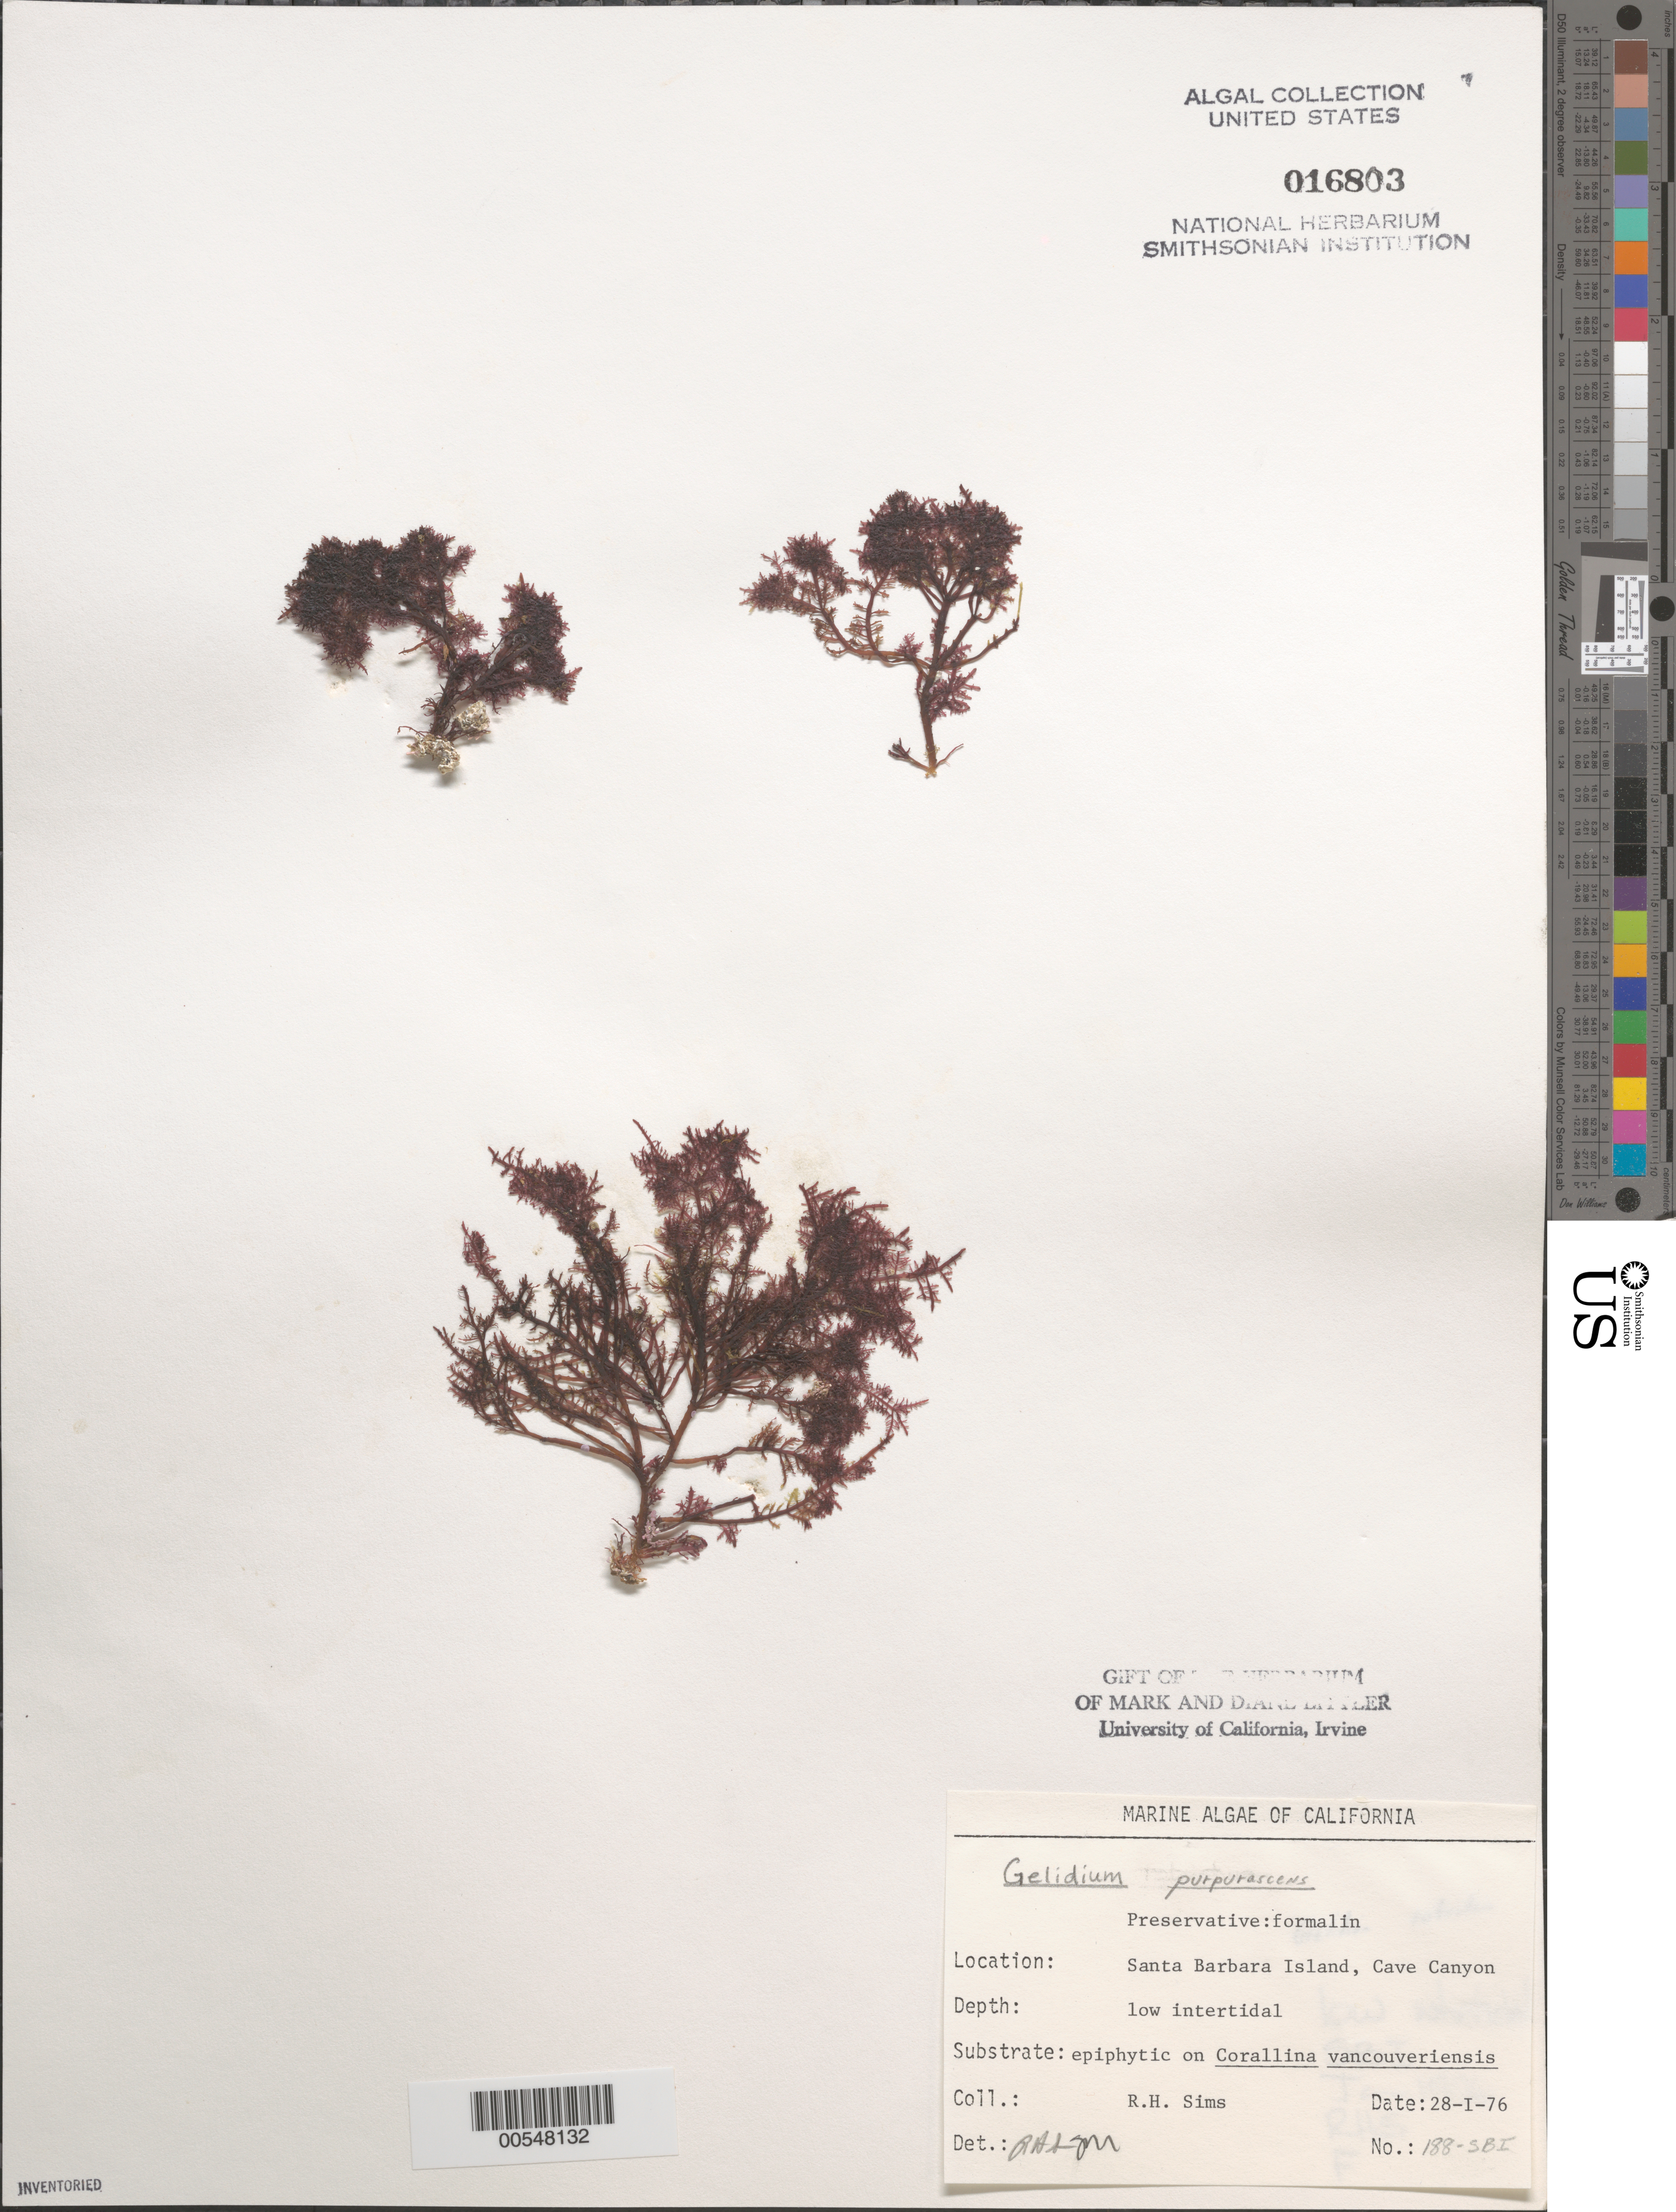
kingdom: Plantae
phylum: Rhodophyta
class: Florideophyceae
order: Gelidiales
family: Gelidiaceae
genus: Gelidium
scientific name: Gelidium purpurascens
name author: N.L. Gardner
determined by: Sims, Robert H.; Murray, S. N.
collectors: R. H. Sims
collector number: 188-sbi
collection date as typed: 28 Jan 1976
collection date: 1976-01-28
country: United States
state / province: California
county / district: Santa Barbara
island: Santa Barbara Island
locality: Cave Canyon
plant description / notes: BLM-SOCALBIGHT Rocky Intertidal Survey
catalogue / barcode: US 16803